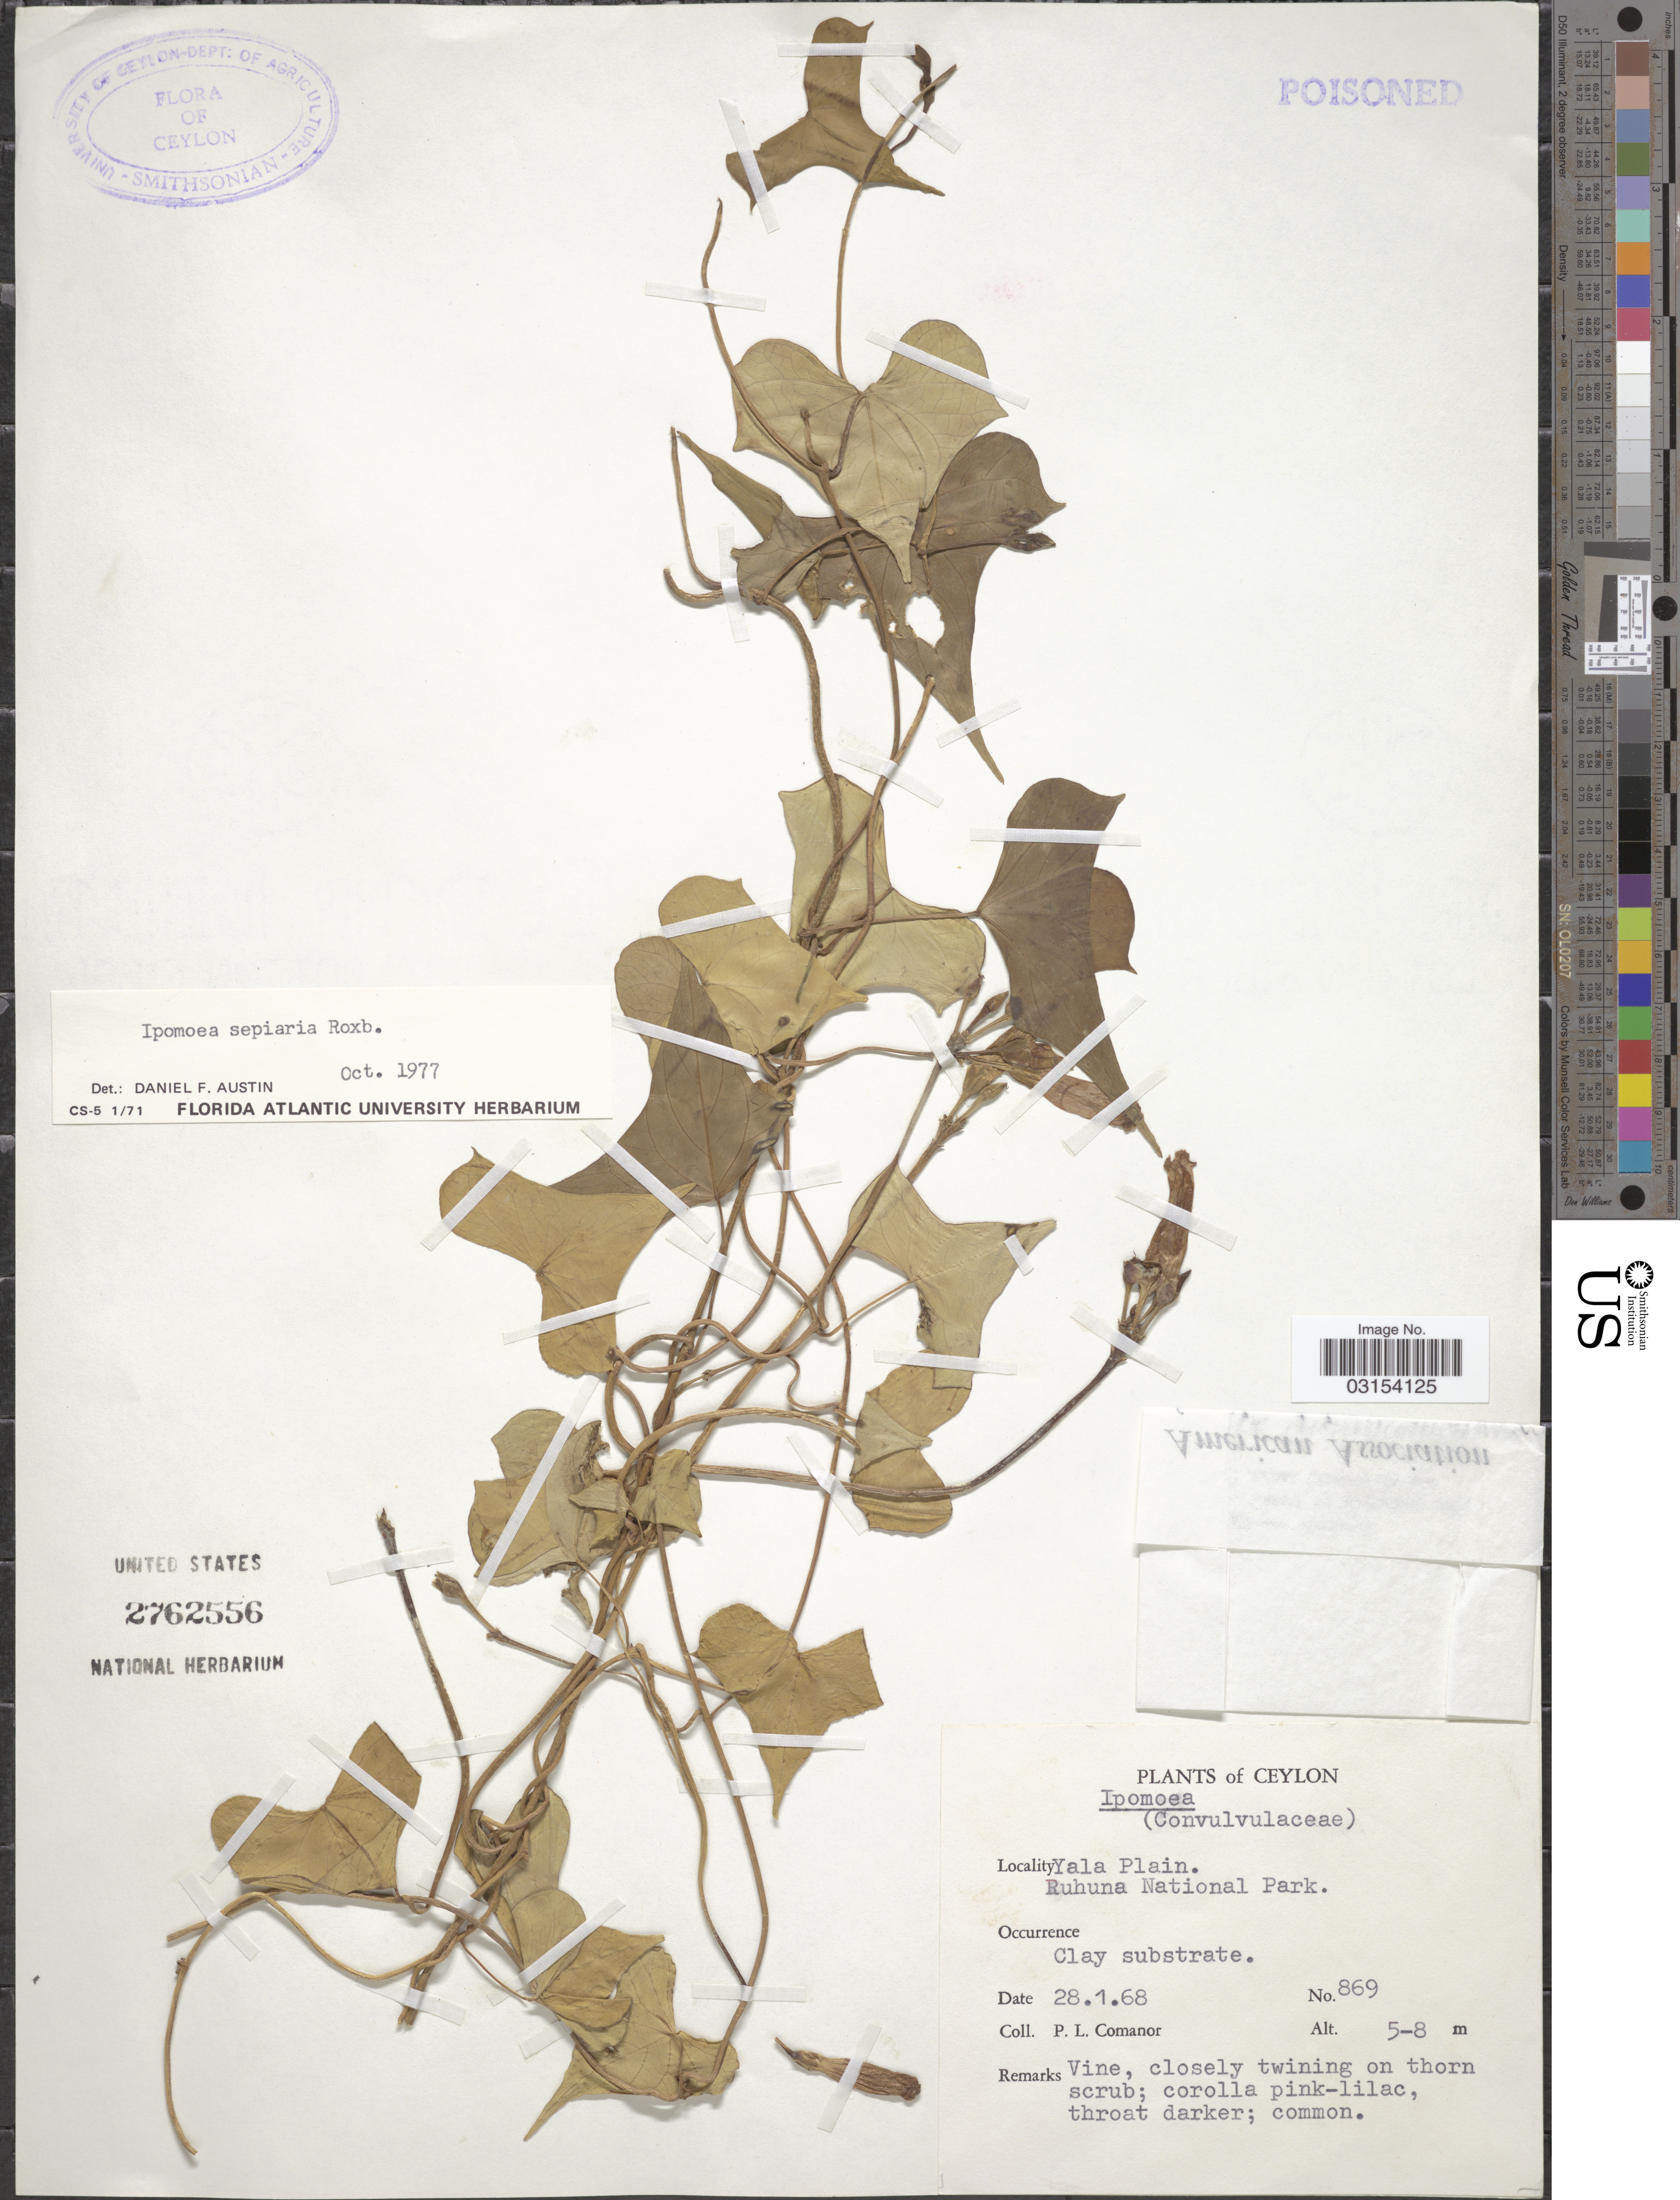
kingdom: Plantae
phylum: Tracheophyta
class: Magnoliopsida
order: Solanales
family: Convolvulaceae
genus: Ipomoea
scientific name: Ipomoea sepiaria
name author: Koenig ex Roxb.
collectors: P. Comanor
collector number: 869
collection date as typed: Transcribed d/m/y: 28/1/68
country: Sri Lanka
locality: Ceylon, Yala Plain, Ruhuna National Park.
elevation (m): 5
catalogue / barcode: US 2762556